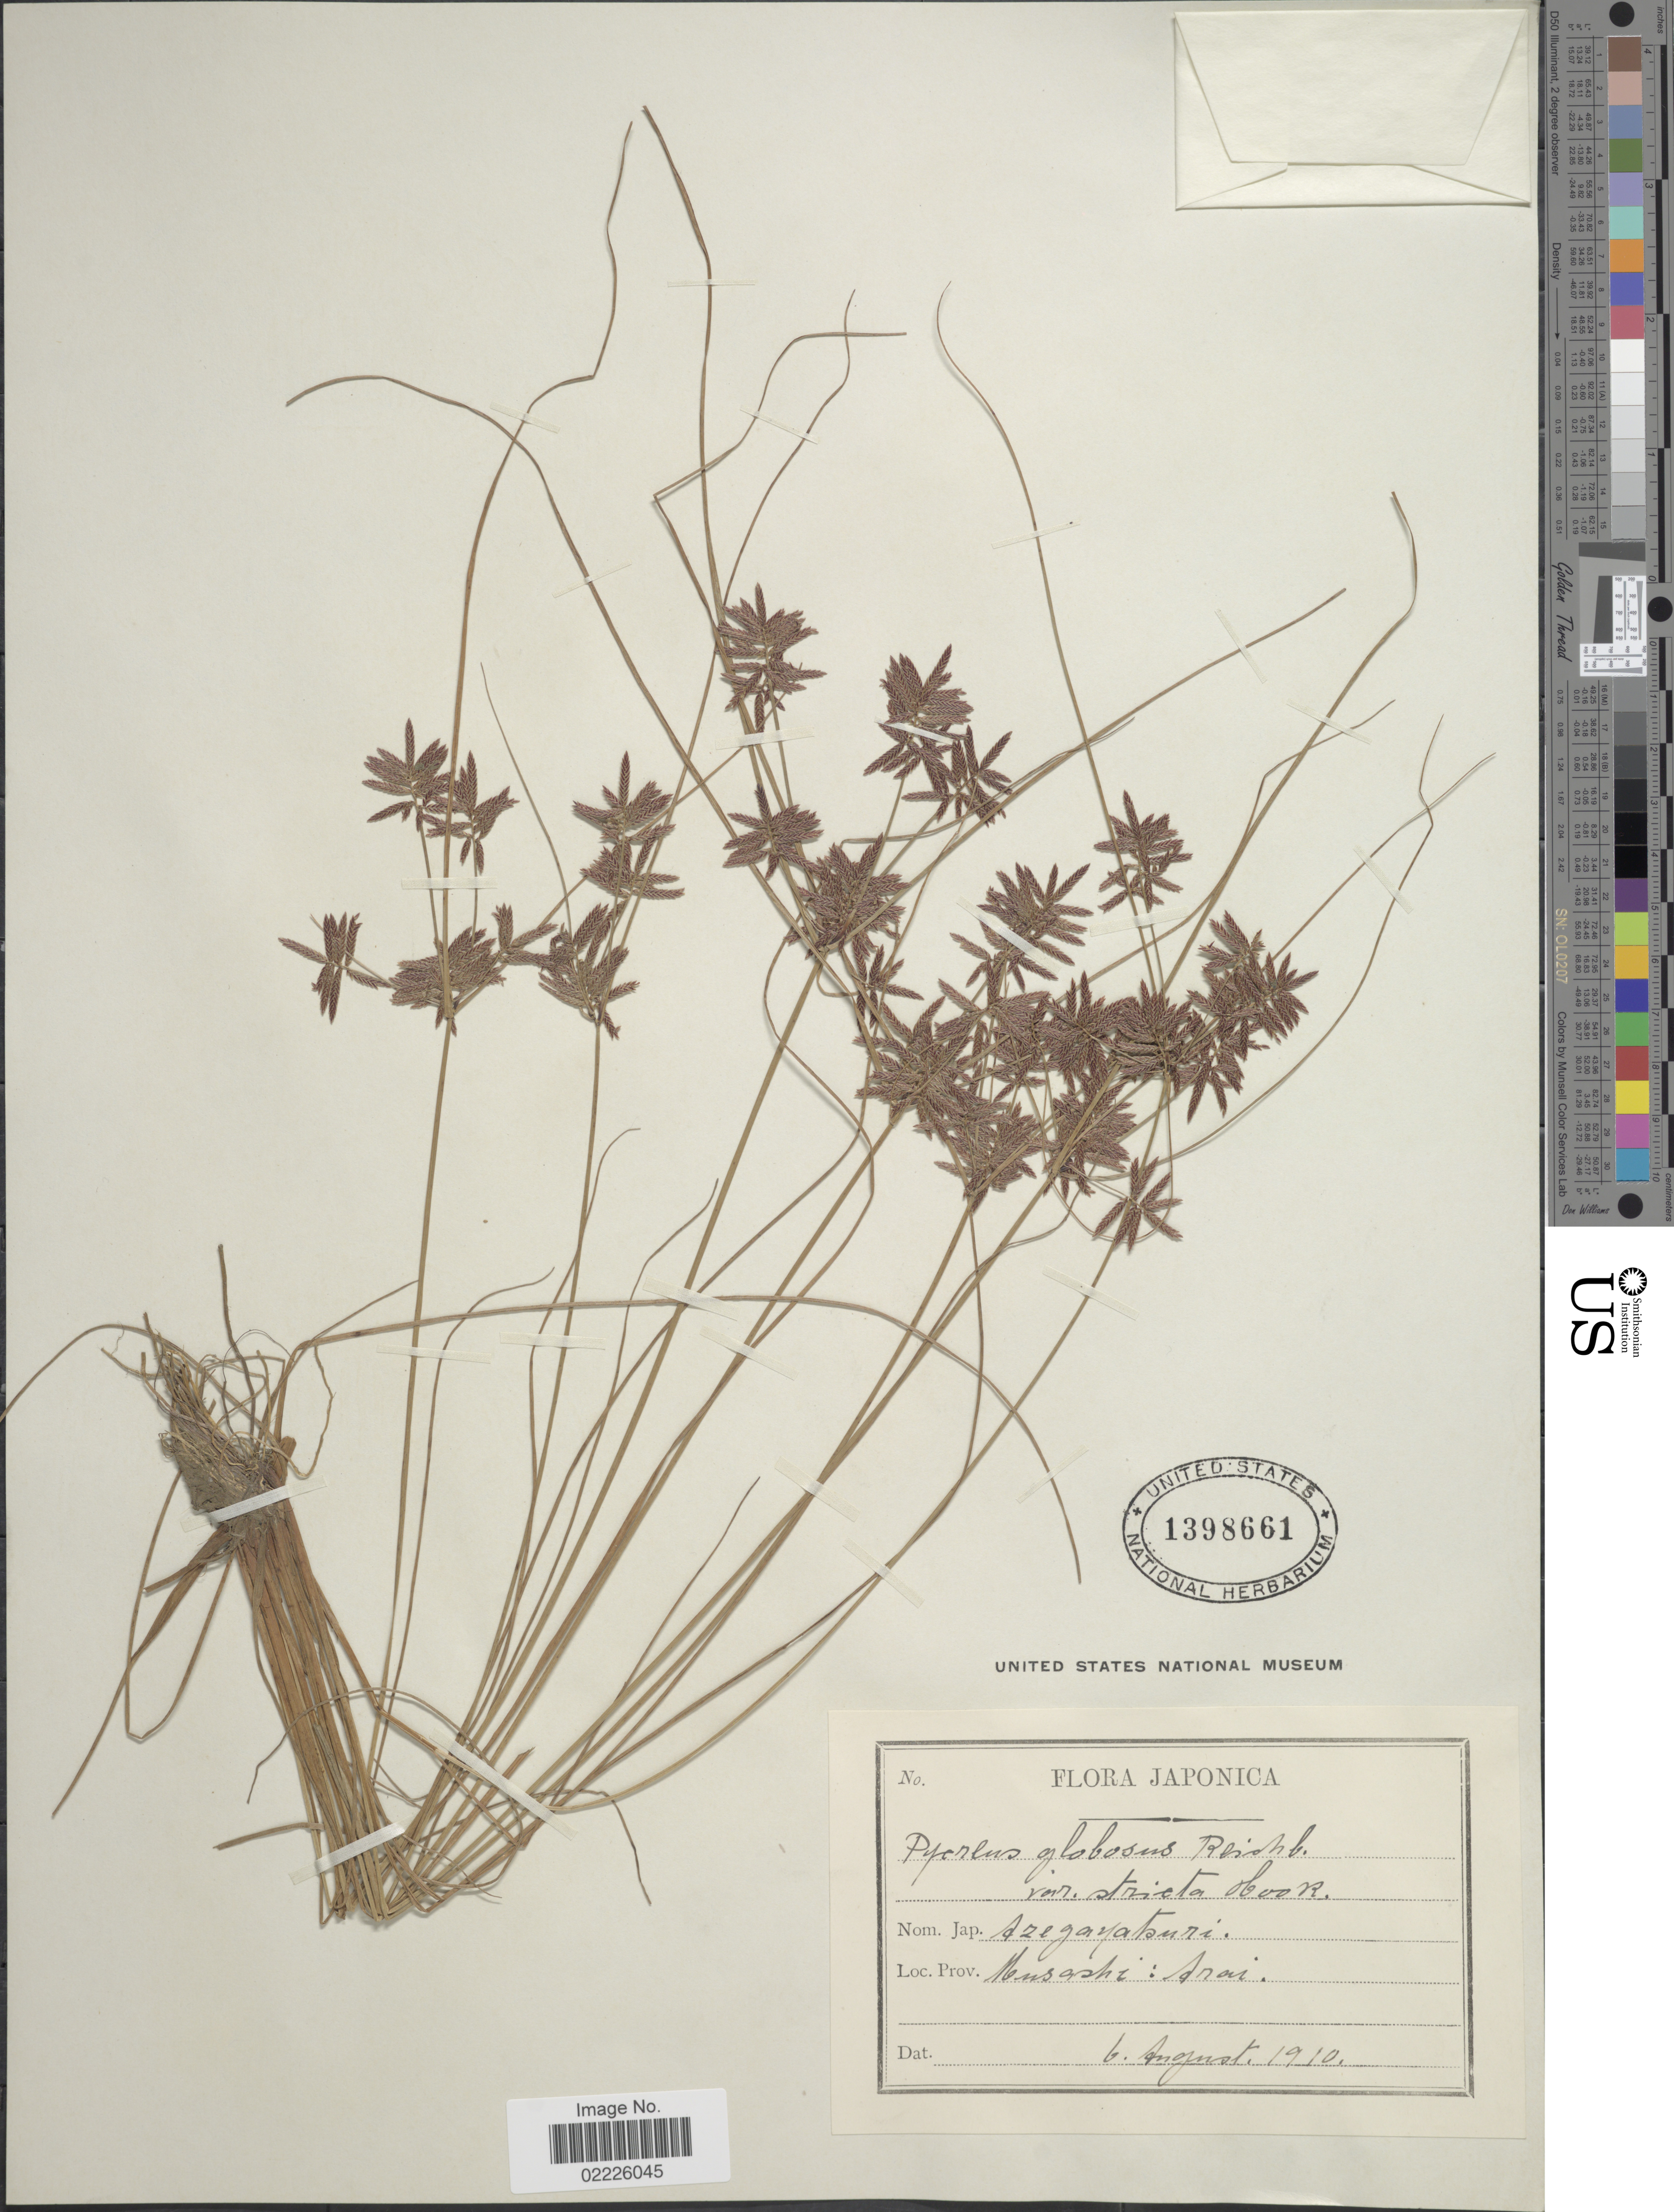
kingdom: Plantae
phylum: Tracheophyta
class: Liliopsida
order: Poales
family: Cyperaceae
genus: Cyperus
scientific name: Cyperus flavidus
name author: Retz.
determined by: Strong, Mark T., (BOT), Smithsonian Institution - National Museum of Natural History (UNITED STATES)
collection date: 1910-08-06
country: Japan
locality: Musashi: Arai.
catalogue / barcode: US 1398661